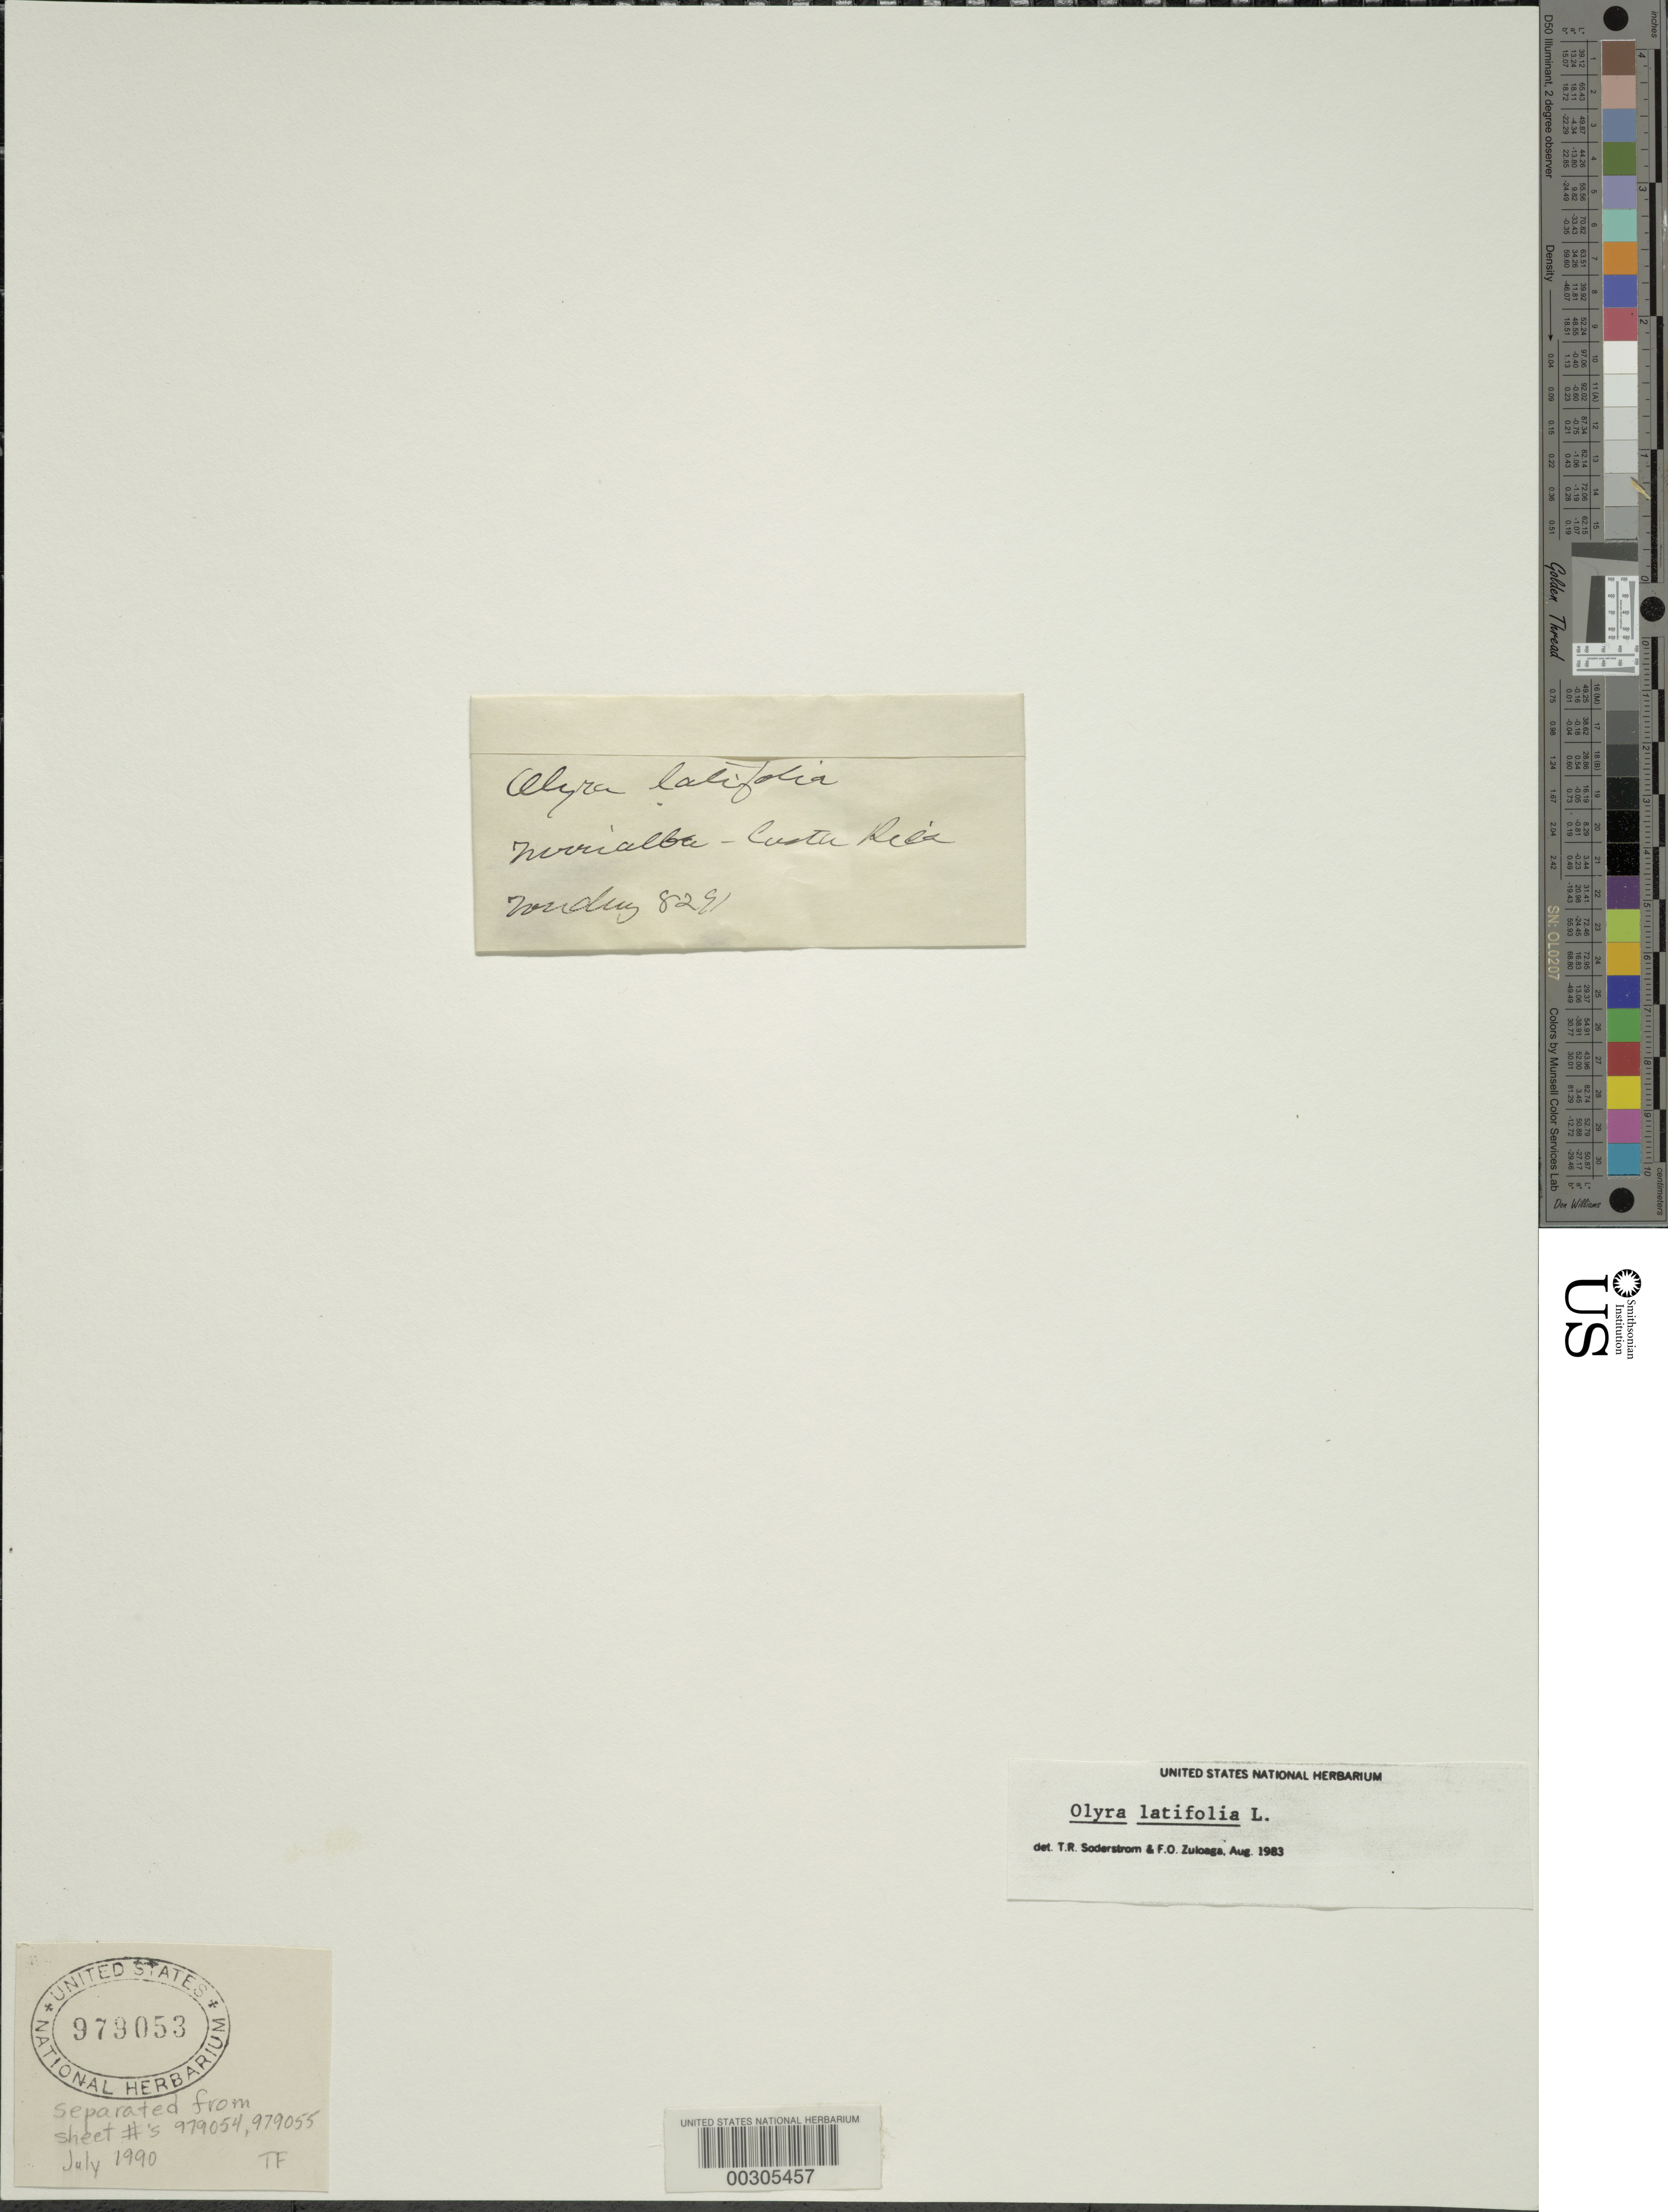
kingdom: Plantae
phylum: Tracheophyta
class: Liliopsida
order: Poales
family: Poaceae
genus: Olyra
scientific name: Olyra latifolia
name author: L.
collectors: A. Tonduz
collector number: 8291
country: Costa Rica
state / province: Cartago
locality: Turrialba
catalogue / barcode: US 979053